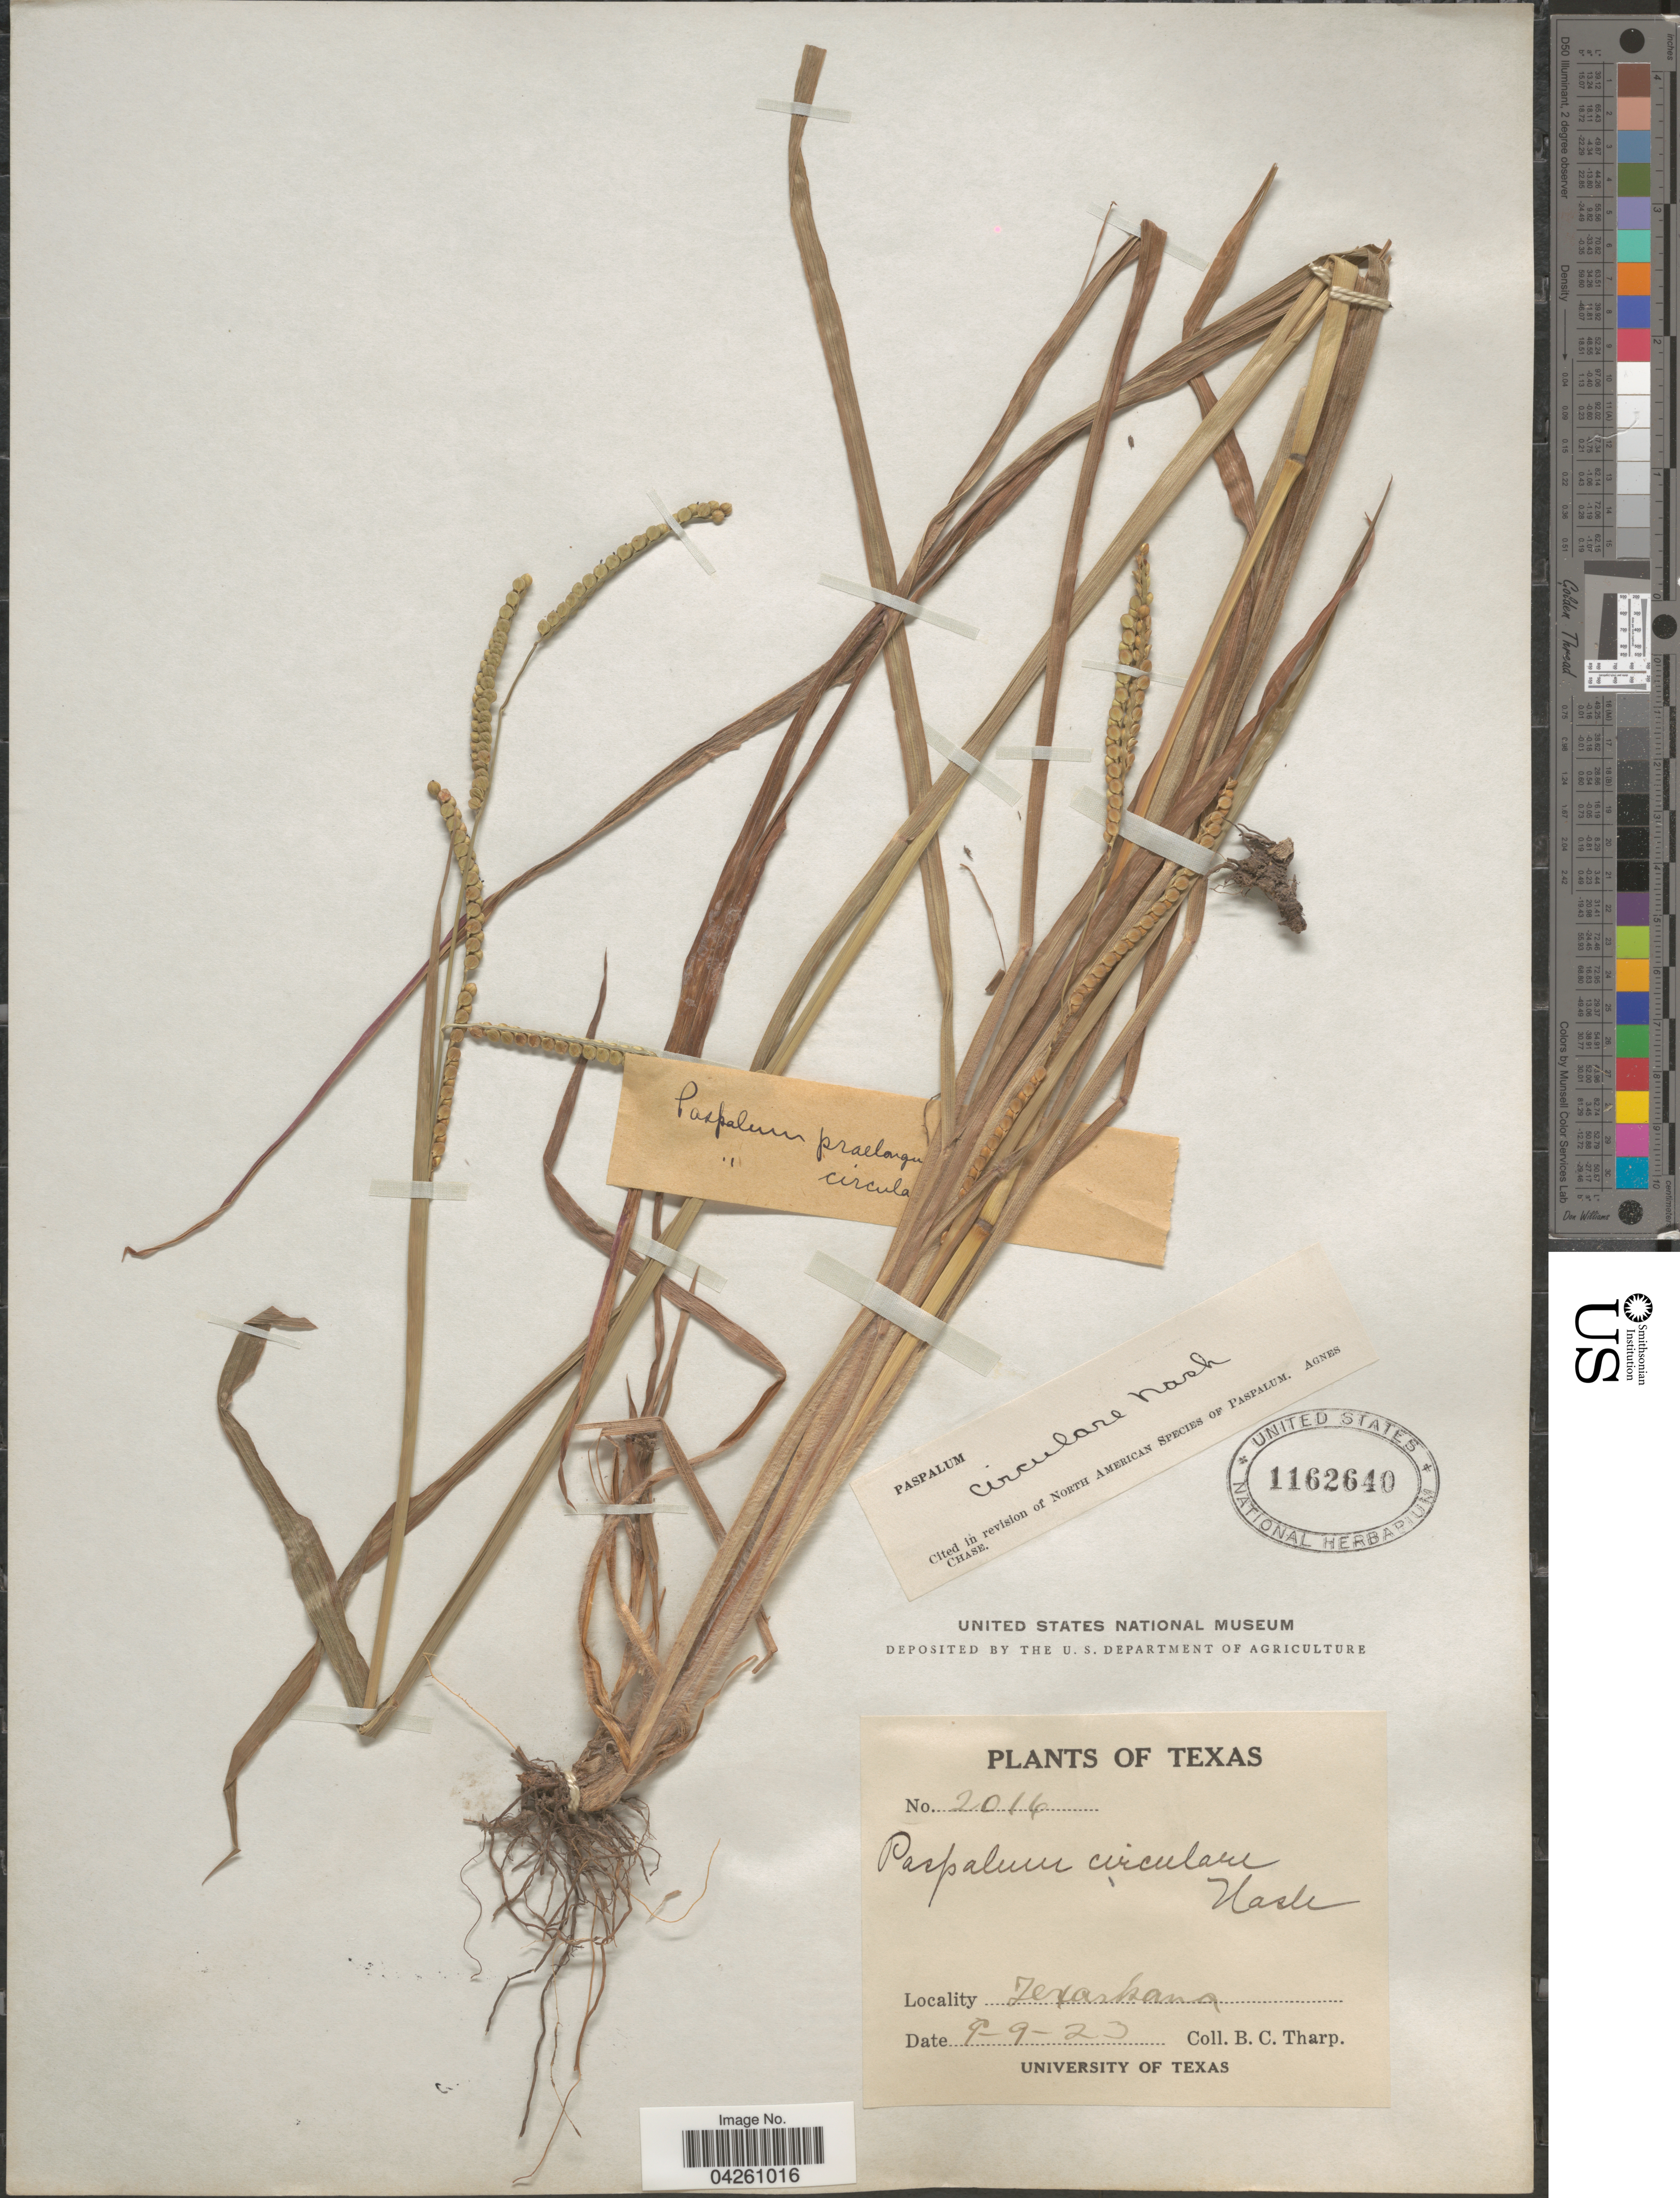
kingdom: Plantae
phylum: Tracheophyta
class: Liliopsida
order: Poales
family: Poaceae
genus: Paspalum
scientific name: Paspalum circulare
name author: Nash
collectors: B. C. Tharp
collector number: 2016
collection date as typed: Transcribed d/m/y: 9/9/20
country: United States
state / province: Texas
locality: Texarkana.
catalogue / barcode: US 1162640